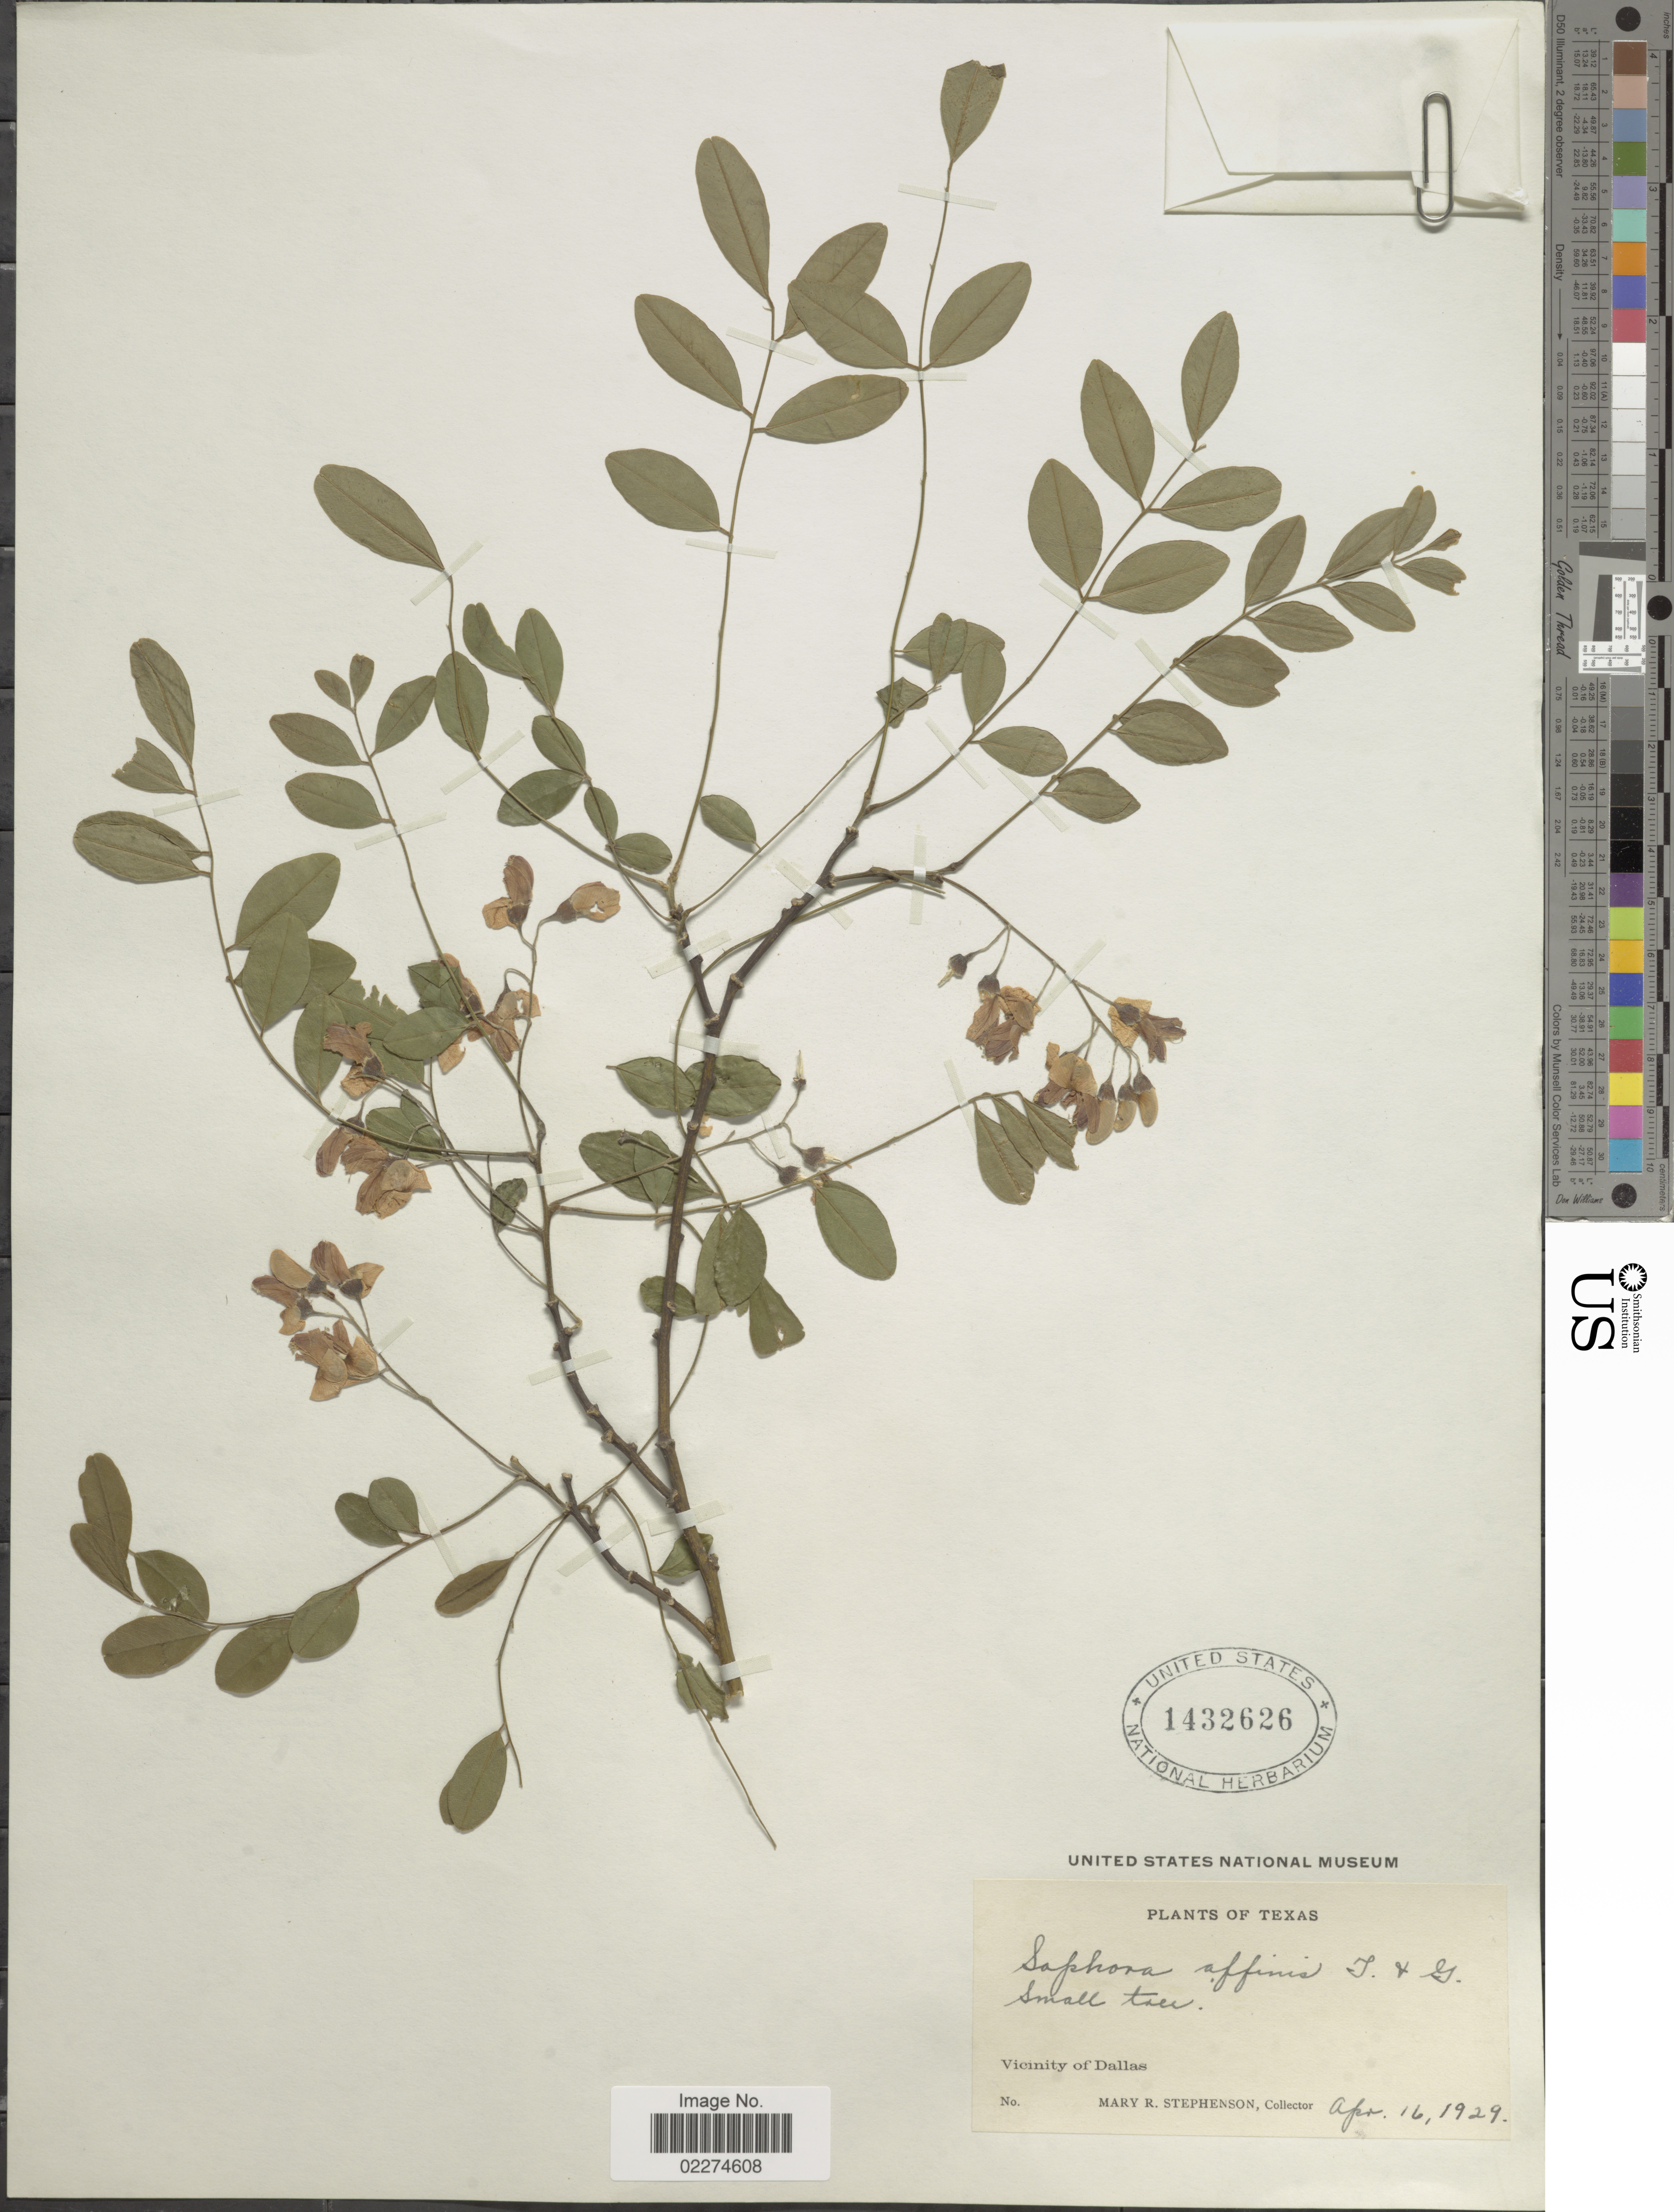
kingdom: Plantae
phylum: Tracheophyta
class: Magnoliopsida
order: Fabales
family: Fabaceae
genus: Sophora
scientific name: Sophora affinis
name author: Torr. & A. Gray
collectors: M. Stephenson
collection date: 1929-04-16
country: United States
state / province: Texas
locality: Vicinity of Dallas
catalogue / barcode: US 1432626